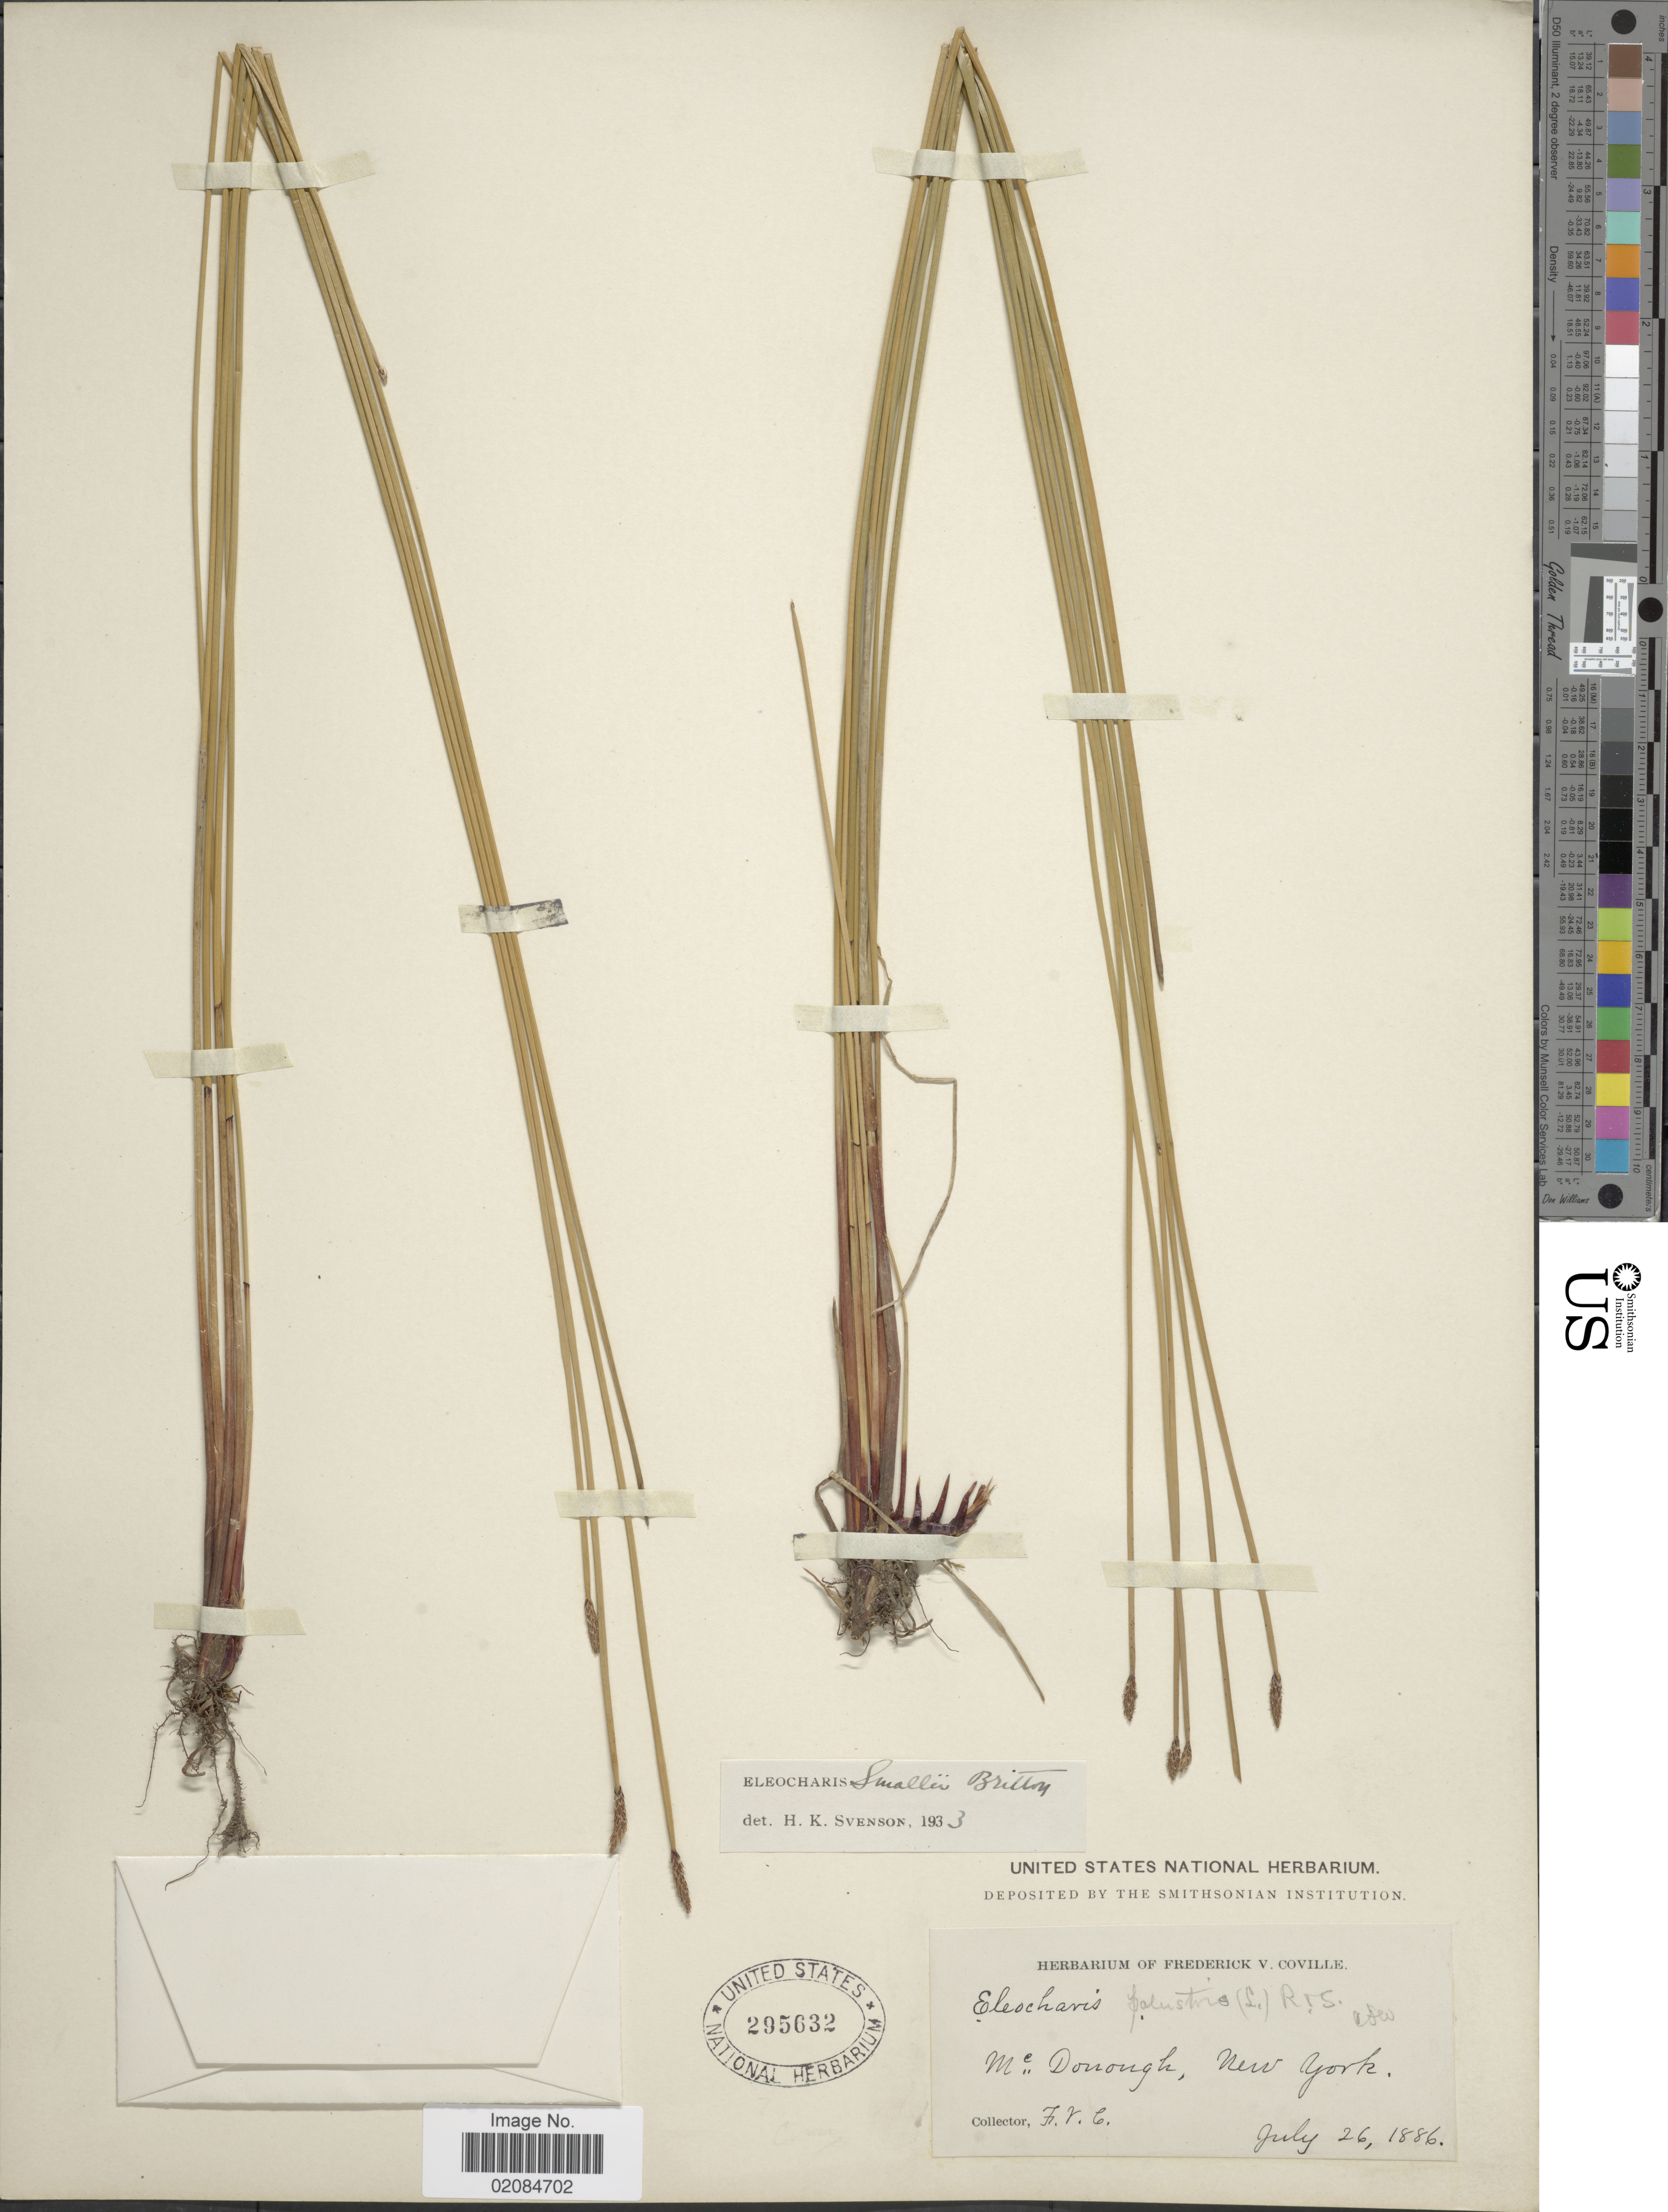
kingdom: Plantae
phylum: Tracheophyta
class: Liliopsida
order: Poales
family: Cyperaceae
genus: Eleocharis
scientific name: Eleocharis palustris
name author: (L.) Roem. & Schult.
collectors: F. V. Coville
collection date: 1886-07-26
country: United States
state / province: New York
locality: McDonough, New York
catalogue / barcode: US 295632